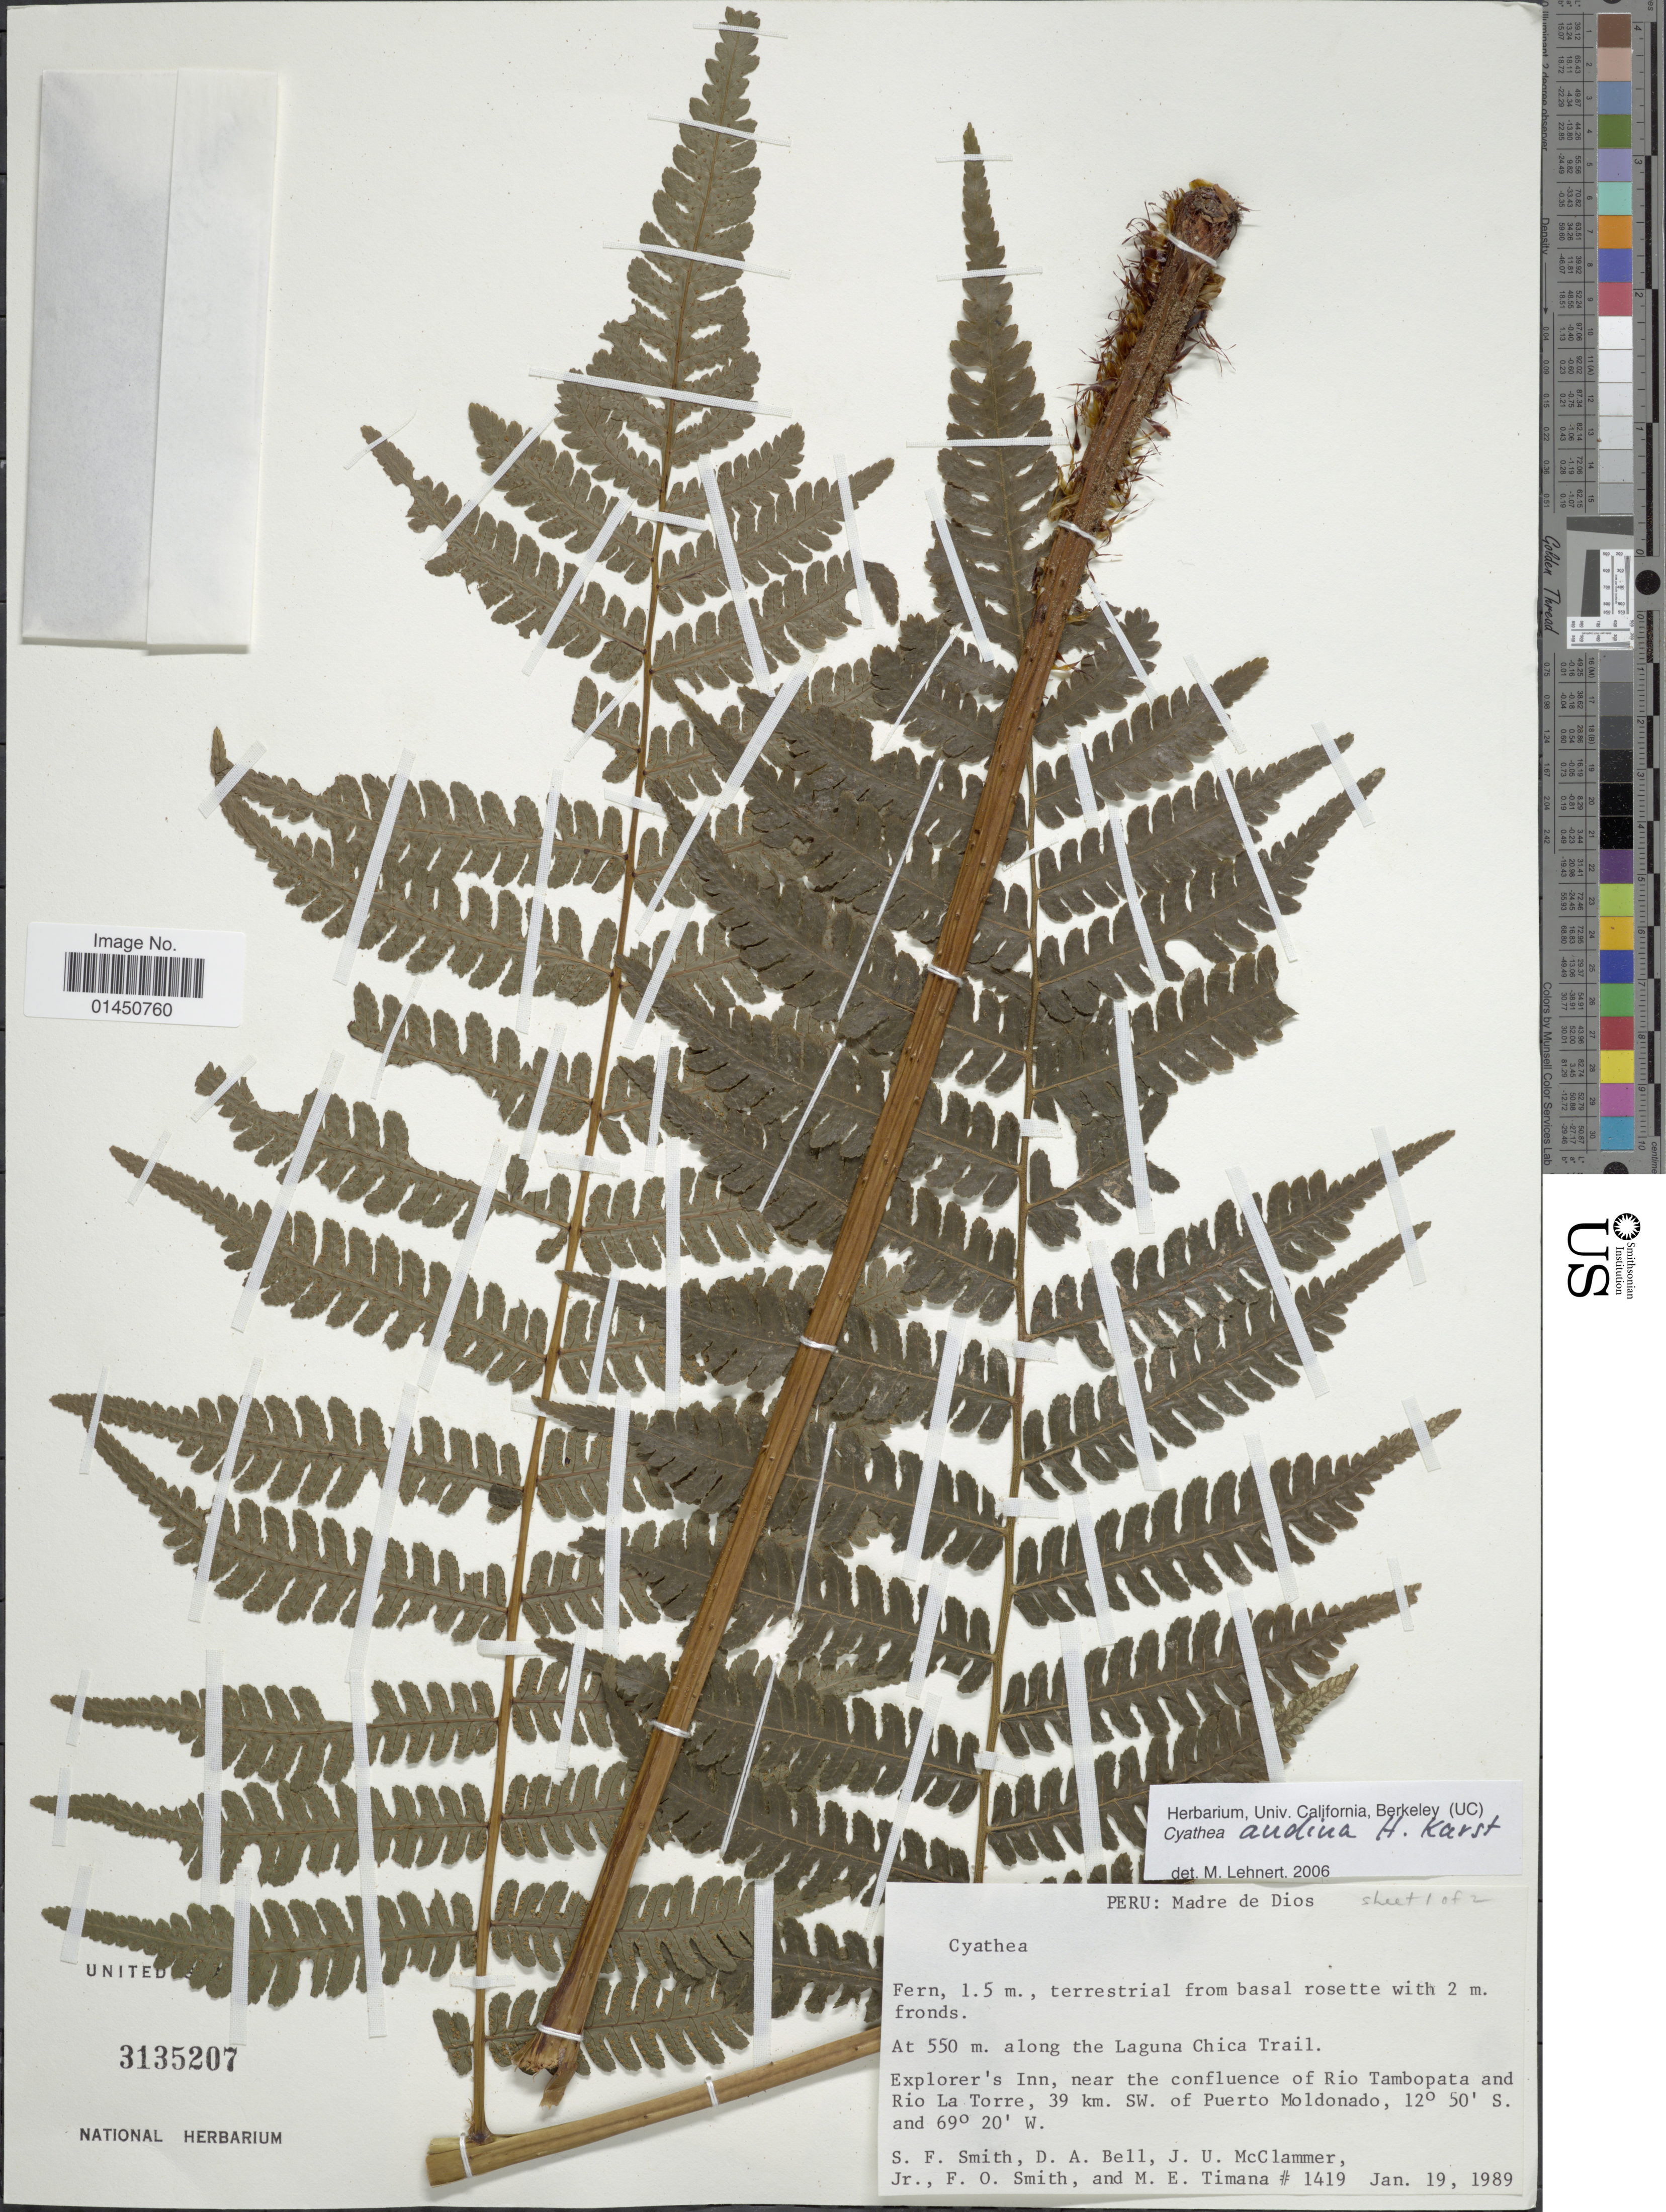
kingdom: Plantae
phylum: Tracheophyta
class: Polypodiopsida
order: Cyatheales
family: Cyatheaceae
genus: Cyathea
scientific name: Cyathea andina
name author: Domin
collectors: S.F. Smith, D. A. Bell, J. McClammer & F. Smith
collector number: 1419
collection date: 1989-01-19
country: Peru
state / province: Madre de Dios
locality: Explorer's Inn, near the confluence of Rio Tambopata and Rio La Torre, 39 km. SW. of Puerto Moldonado.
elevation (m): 550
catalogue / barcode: US 3135207